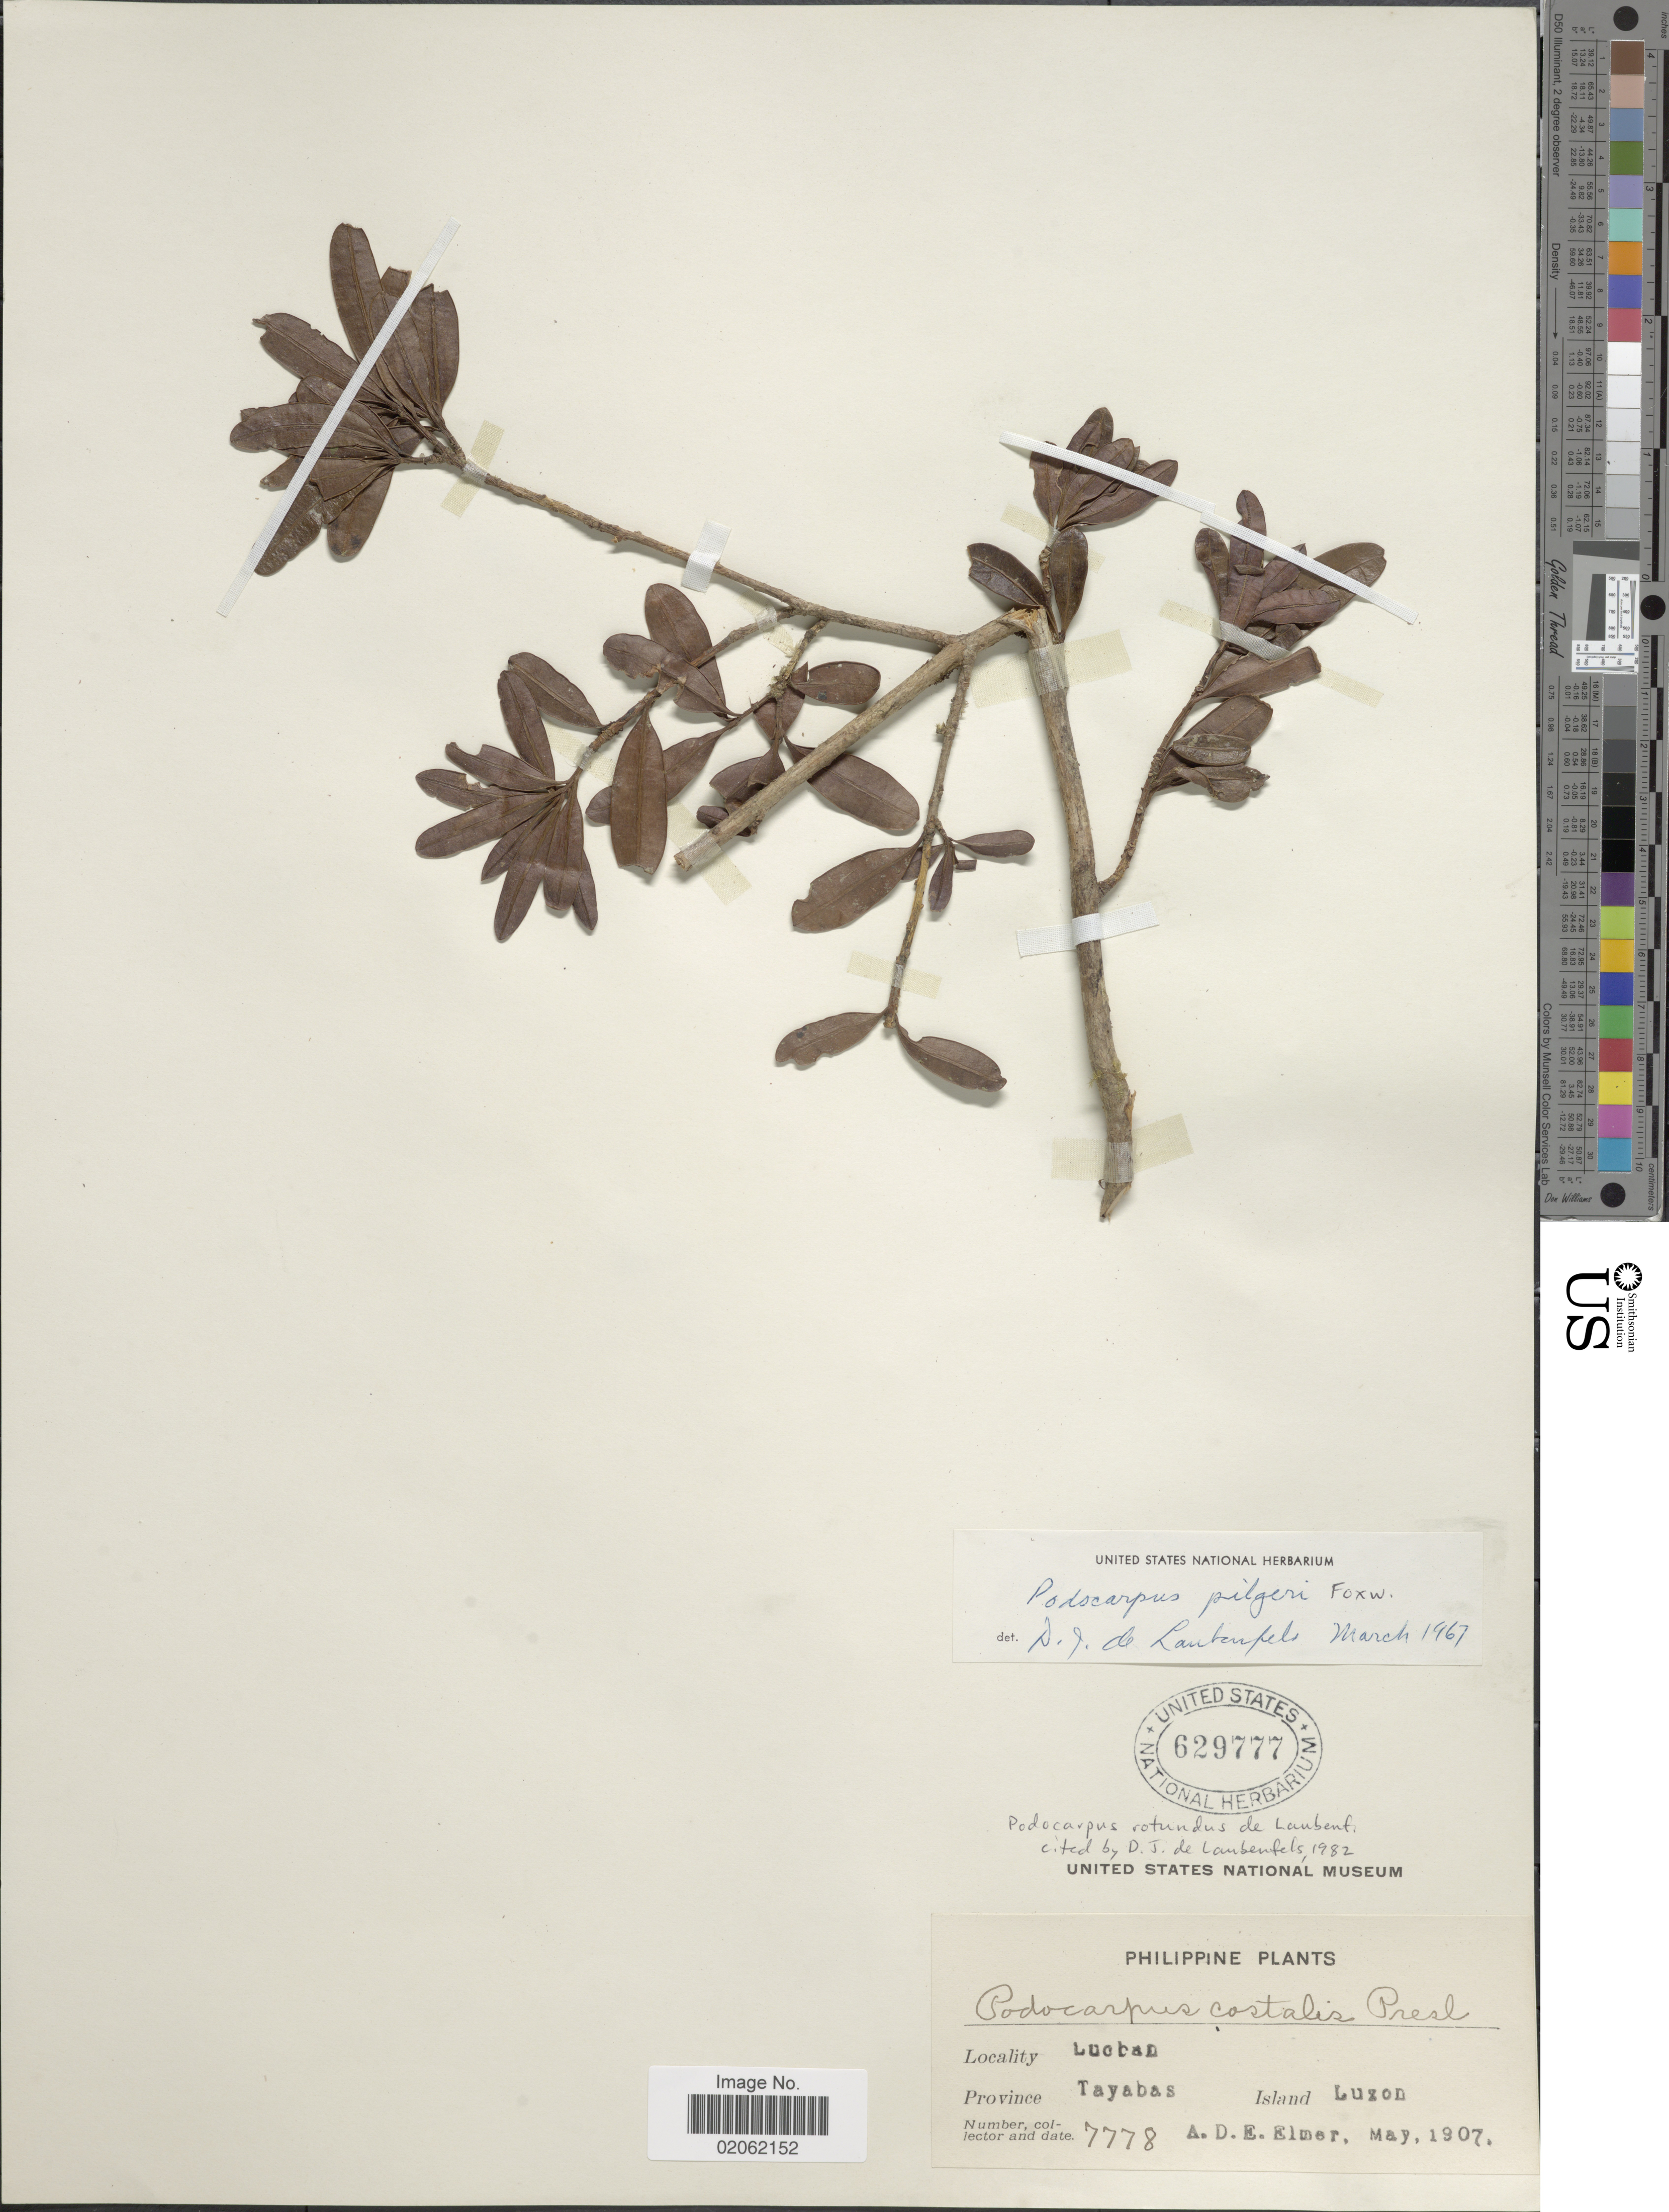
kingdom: Plantae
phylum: Tracheophyta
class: Pinopsida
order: Pinales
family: Podocarpaceae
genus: Podocarpus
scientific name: Podocarpus rotundus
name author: de Laub.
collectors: A. D. E. Elmer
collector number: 7778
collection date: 1907-05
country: Philippines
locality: Lucban, Province Tayabas, Island Luzon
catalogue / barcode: US 629777